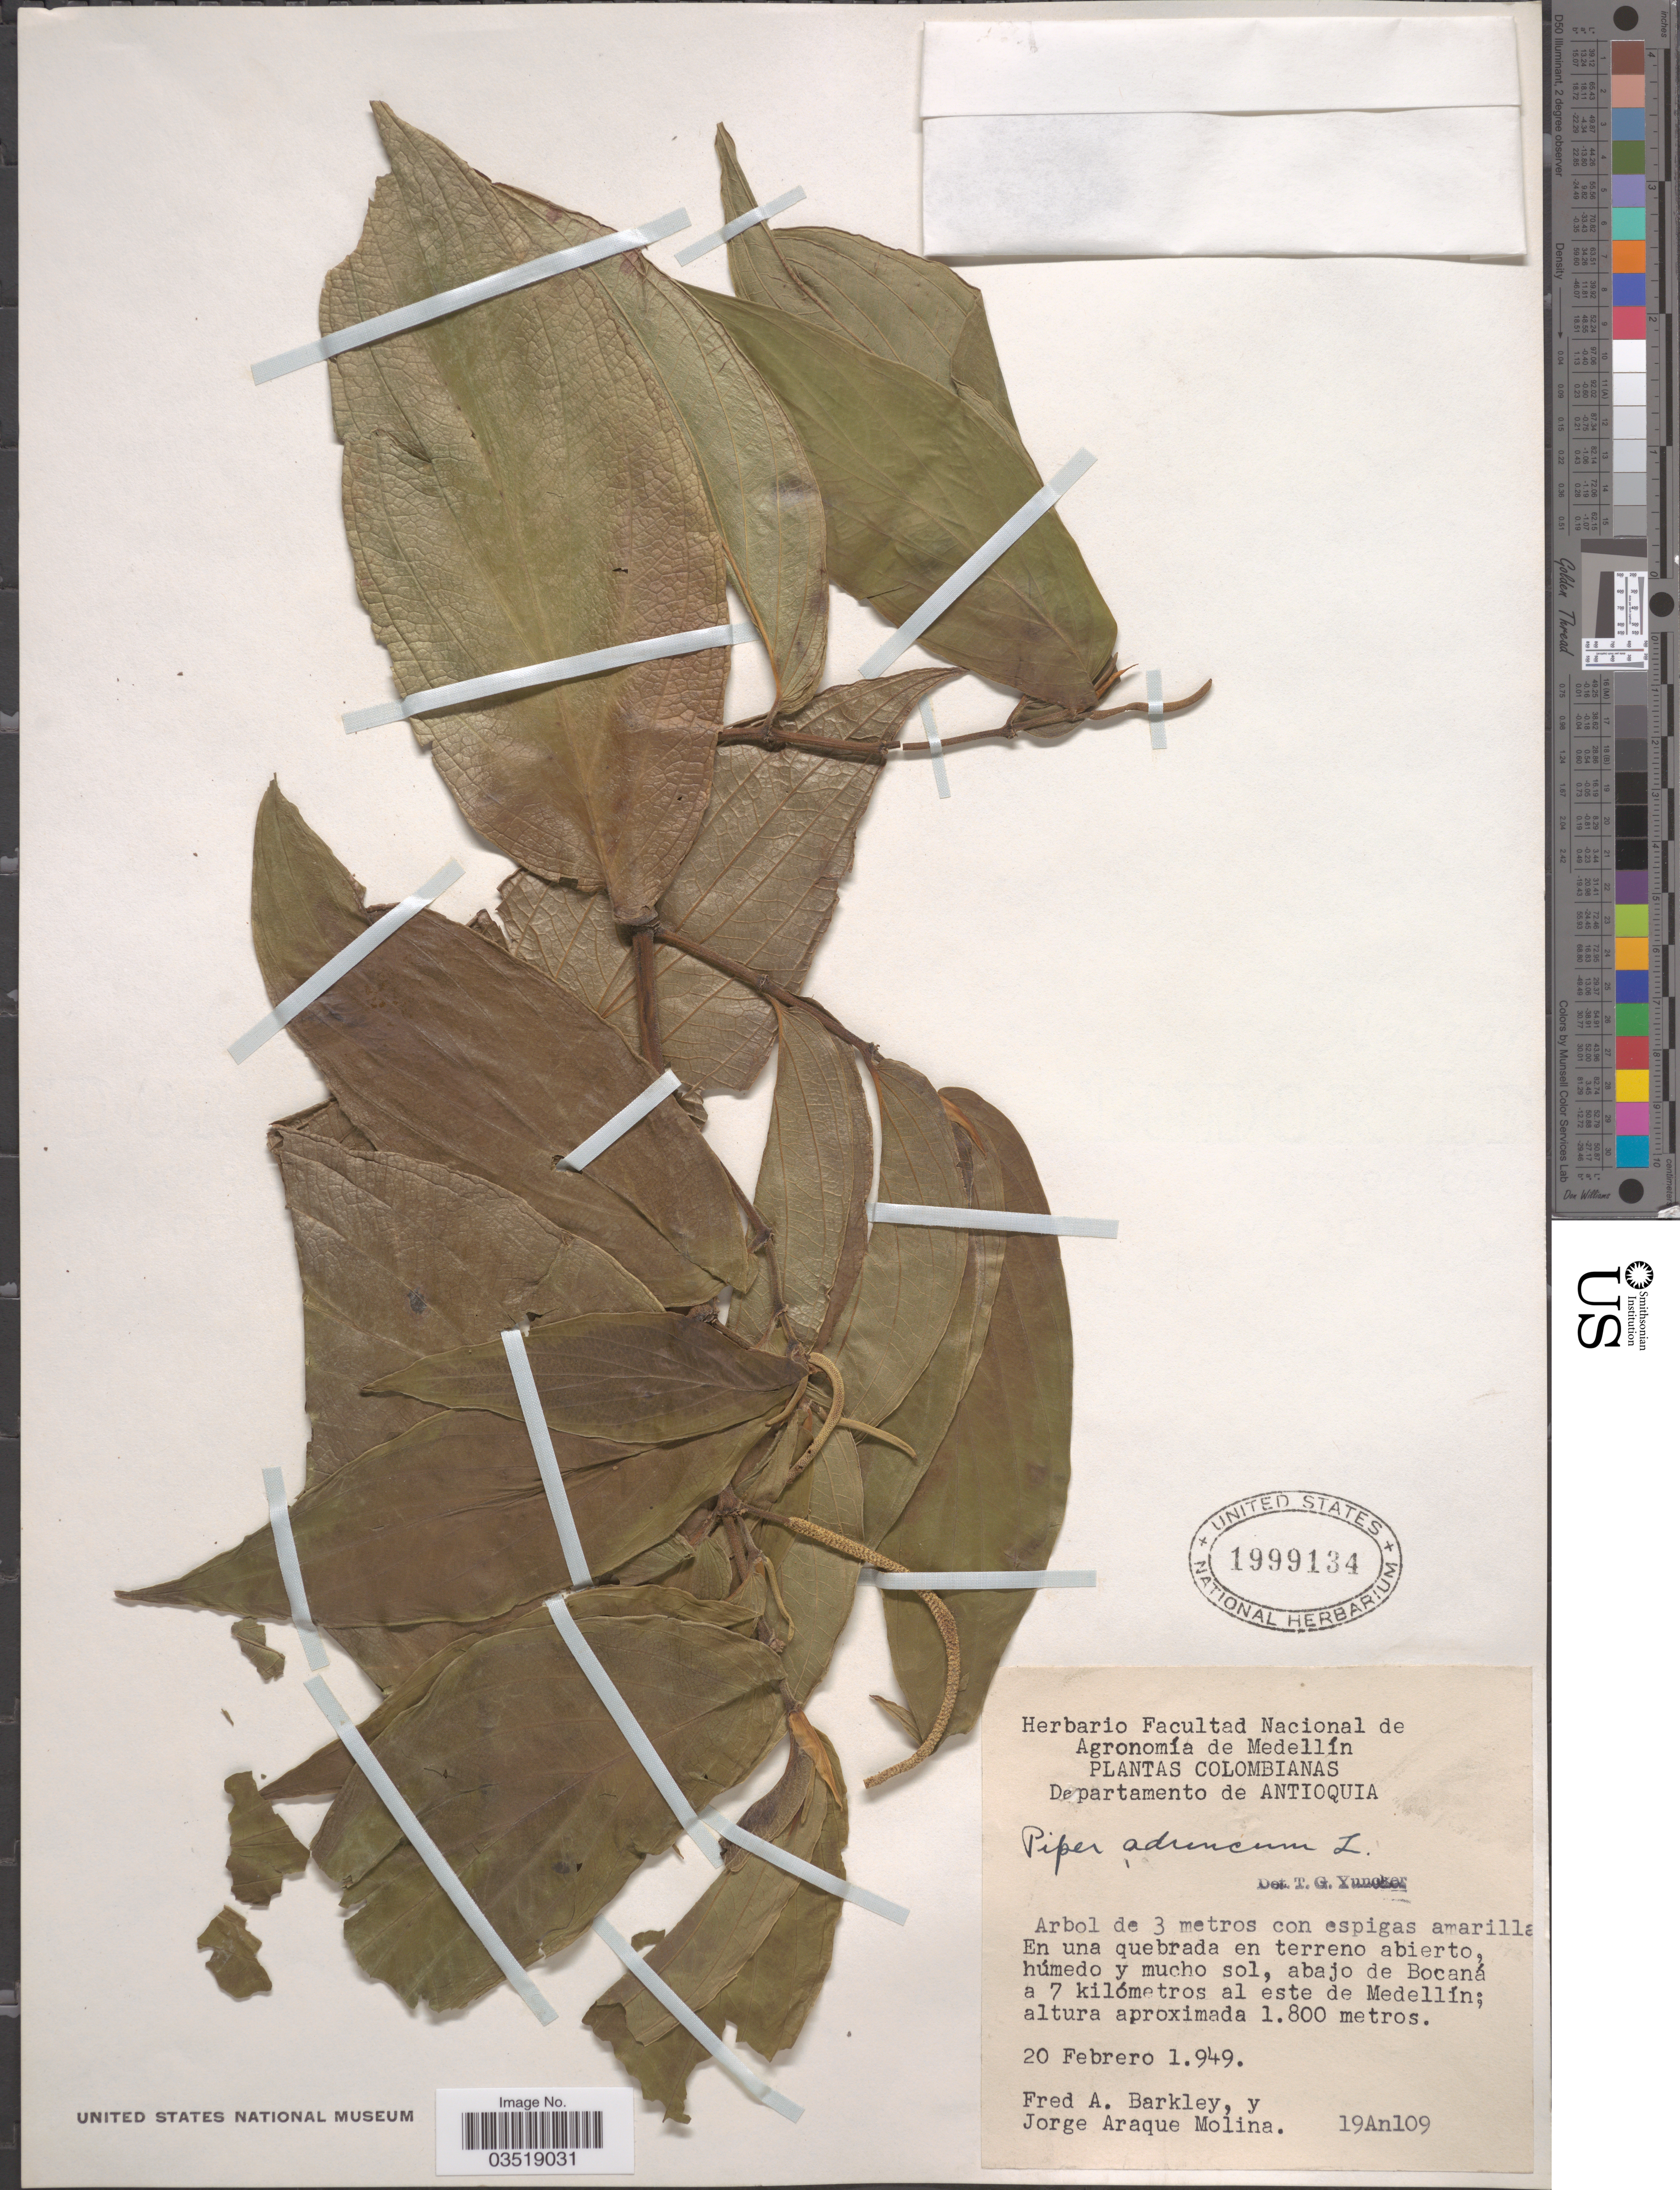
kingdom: Plantae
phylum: Tracheophyta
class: Magnoliopsida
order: Piperales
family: Piperaceae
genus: Piper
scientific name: Piper aduncum var. aduncum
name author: L.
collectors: F. A. Barkley & J. A. Molina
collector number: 19An109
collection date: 1949-02-20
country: Colombia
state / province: Antioquia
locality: Departamento de Antioquia. Abajo de Bocaná a 7 kilómetros al este de Medellín.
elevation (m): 1800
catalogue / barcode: US 1999134